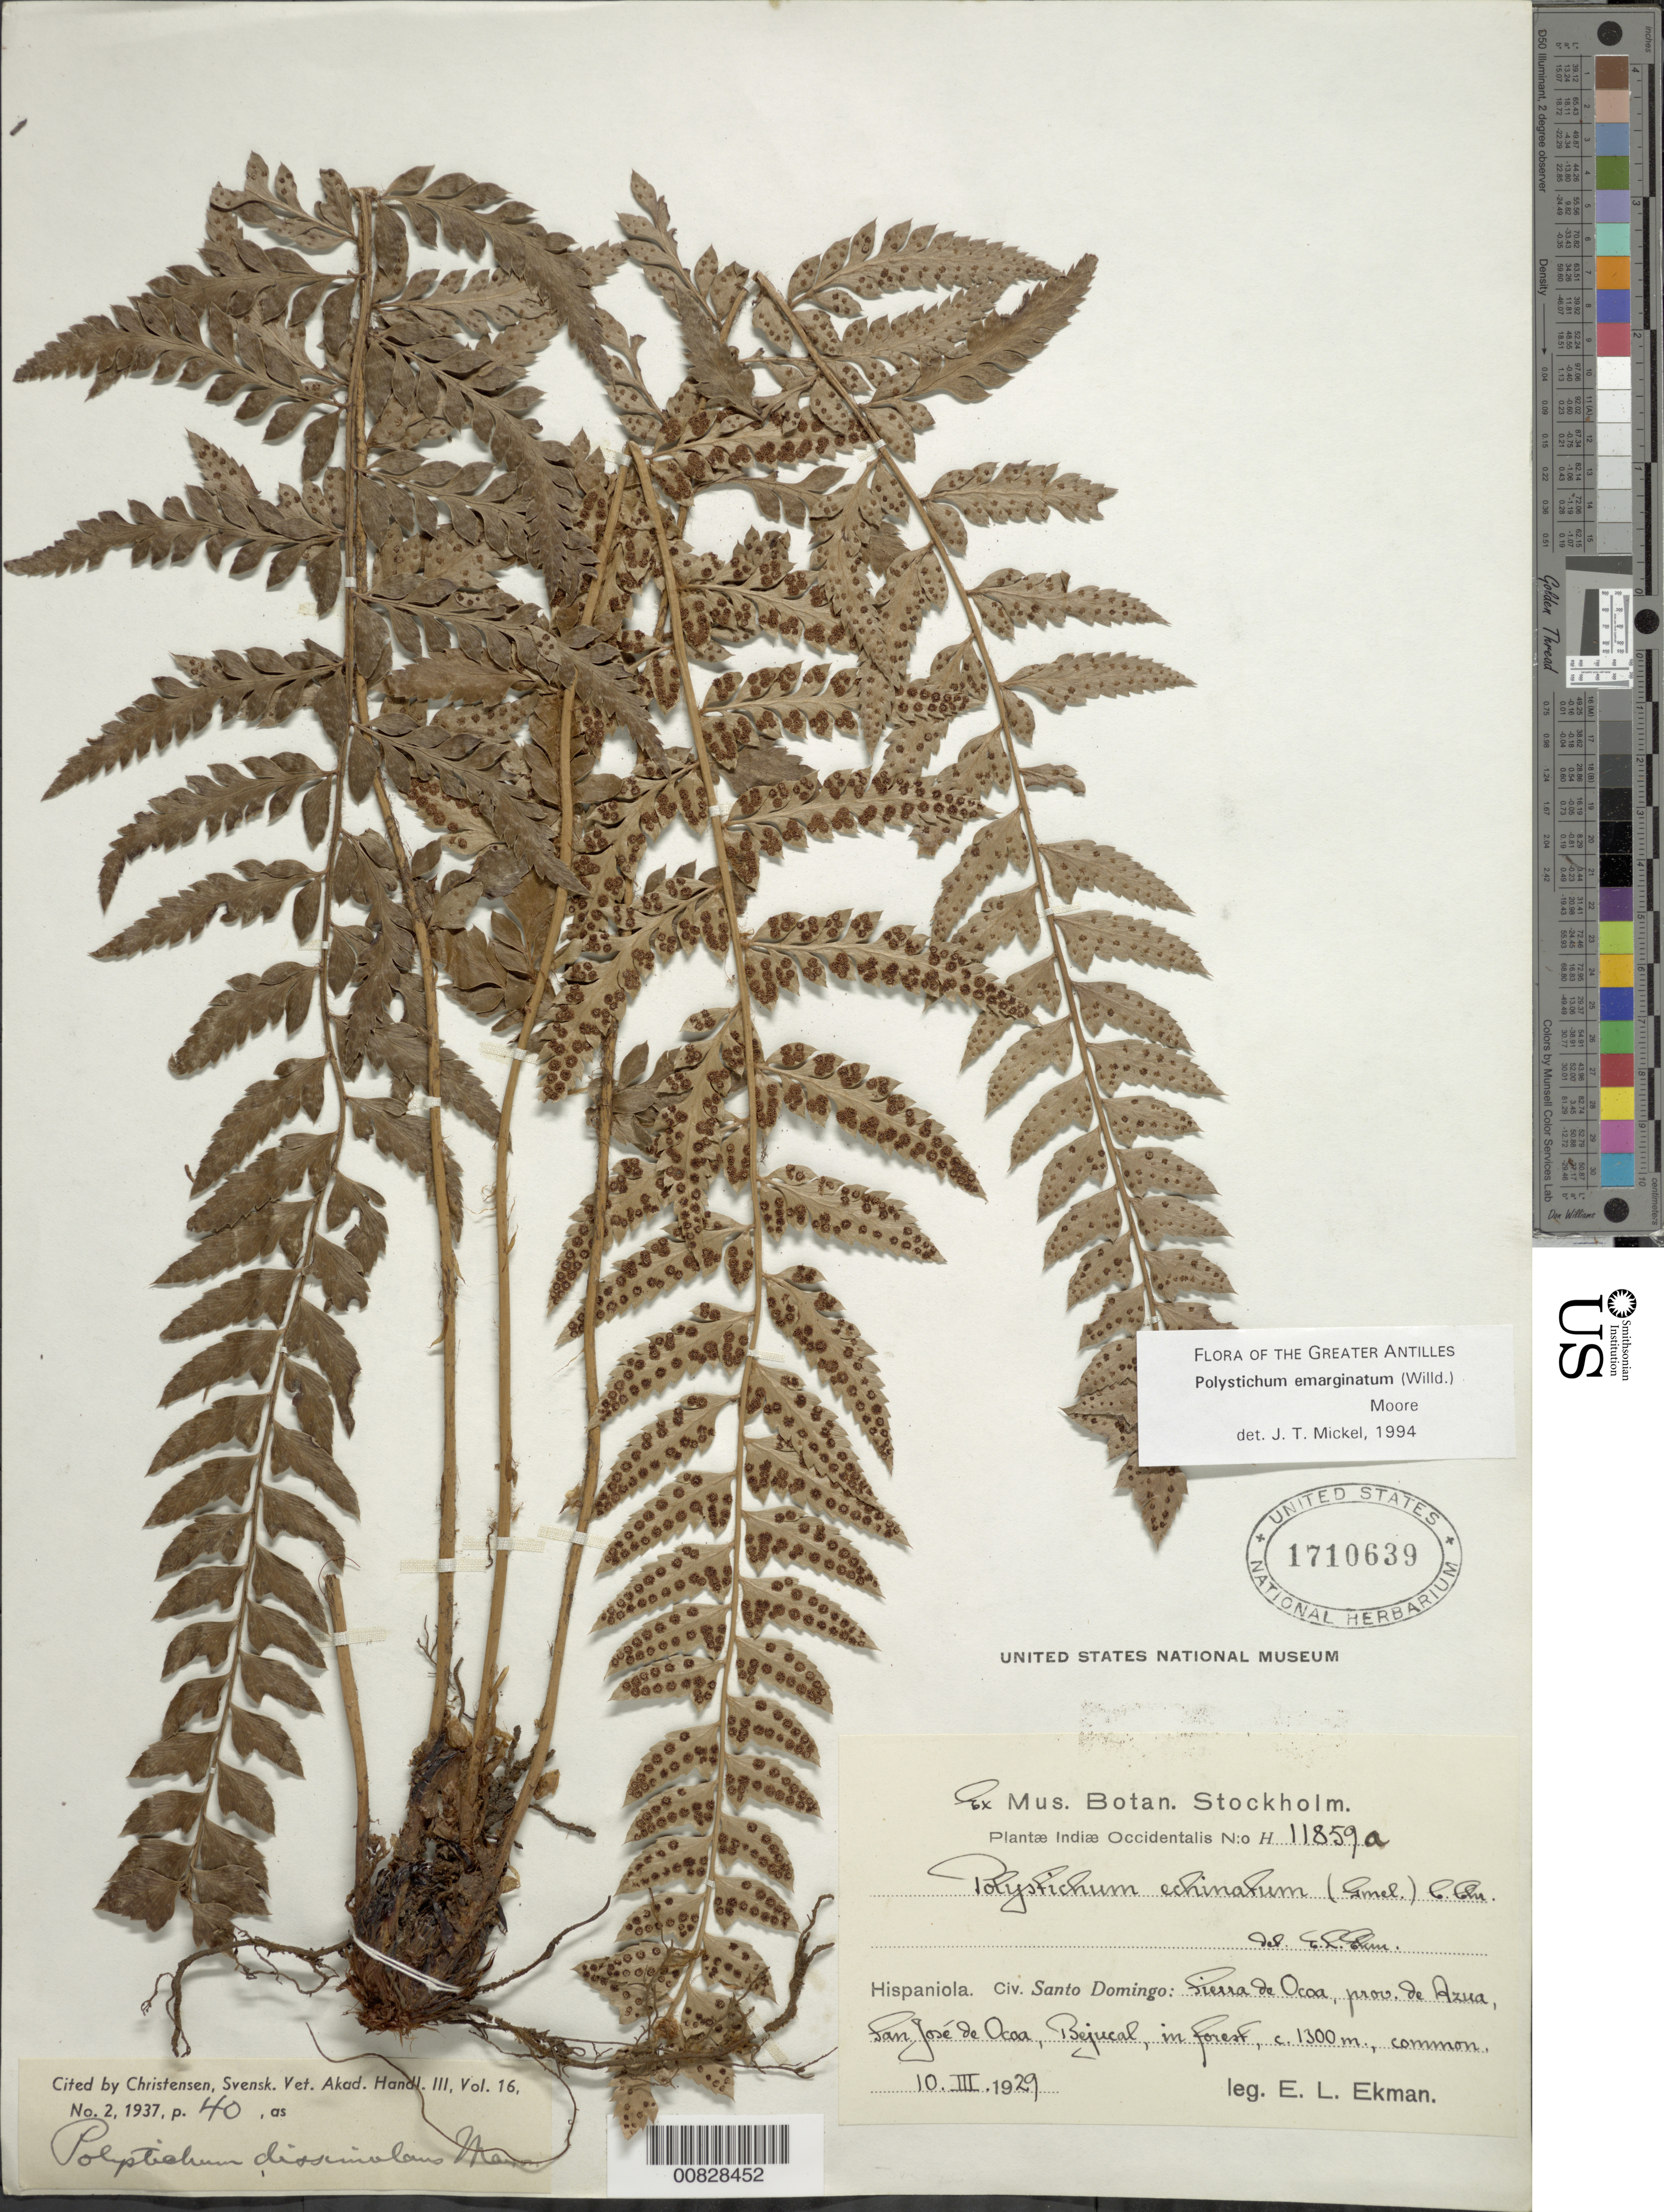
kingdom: Plantae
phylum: Tracheophyta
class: Polypodiopsida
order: Polypodiales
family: Dryopteridaceae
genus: Polystichum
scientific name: Polystichum emarginatum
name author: (Willd.) Moore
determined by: Mickel, J. T., (NY), New York Botanical Garden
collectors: E. L. Ekman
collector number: H 11859a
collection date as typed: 10 Mar 1929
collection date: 1929-03-10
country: Dominican Republic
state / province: Azua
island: Hispaniola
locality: Sierra de Ocoa, San José de Ocoa, Bejucal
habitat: Forest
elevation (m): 1300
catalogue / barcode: US 1710639